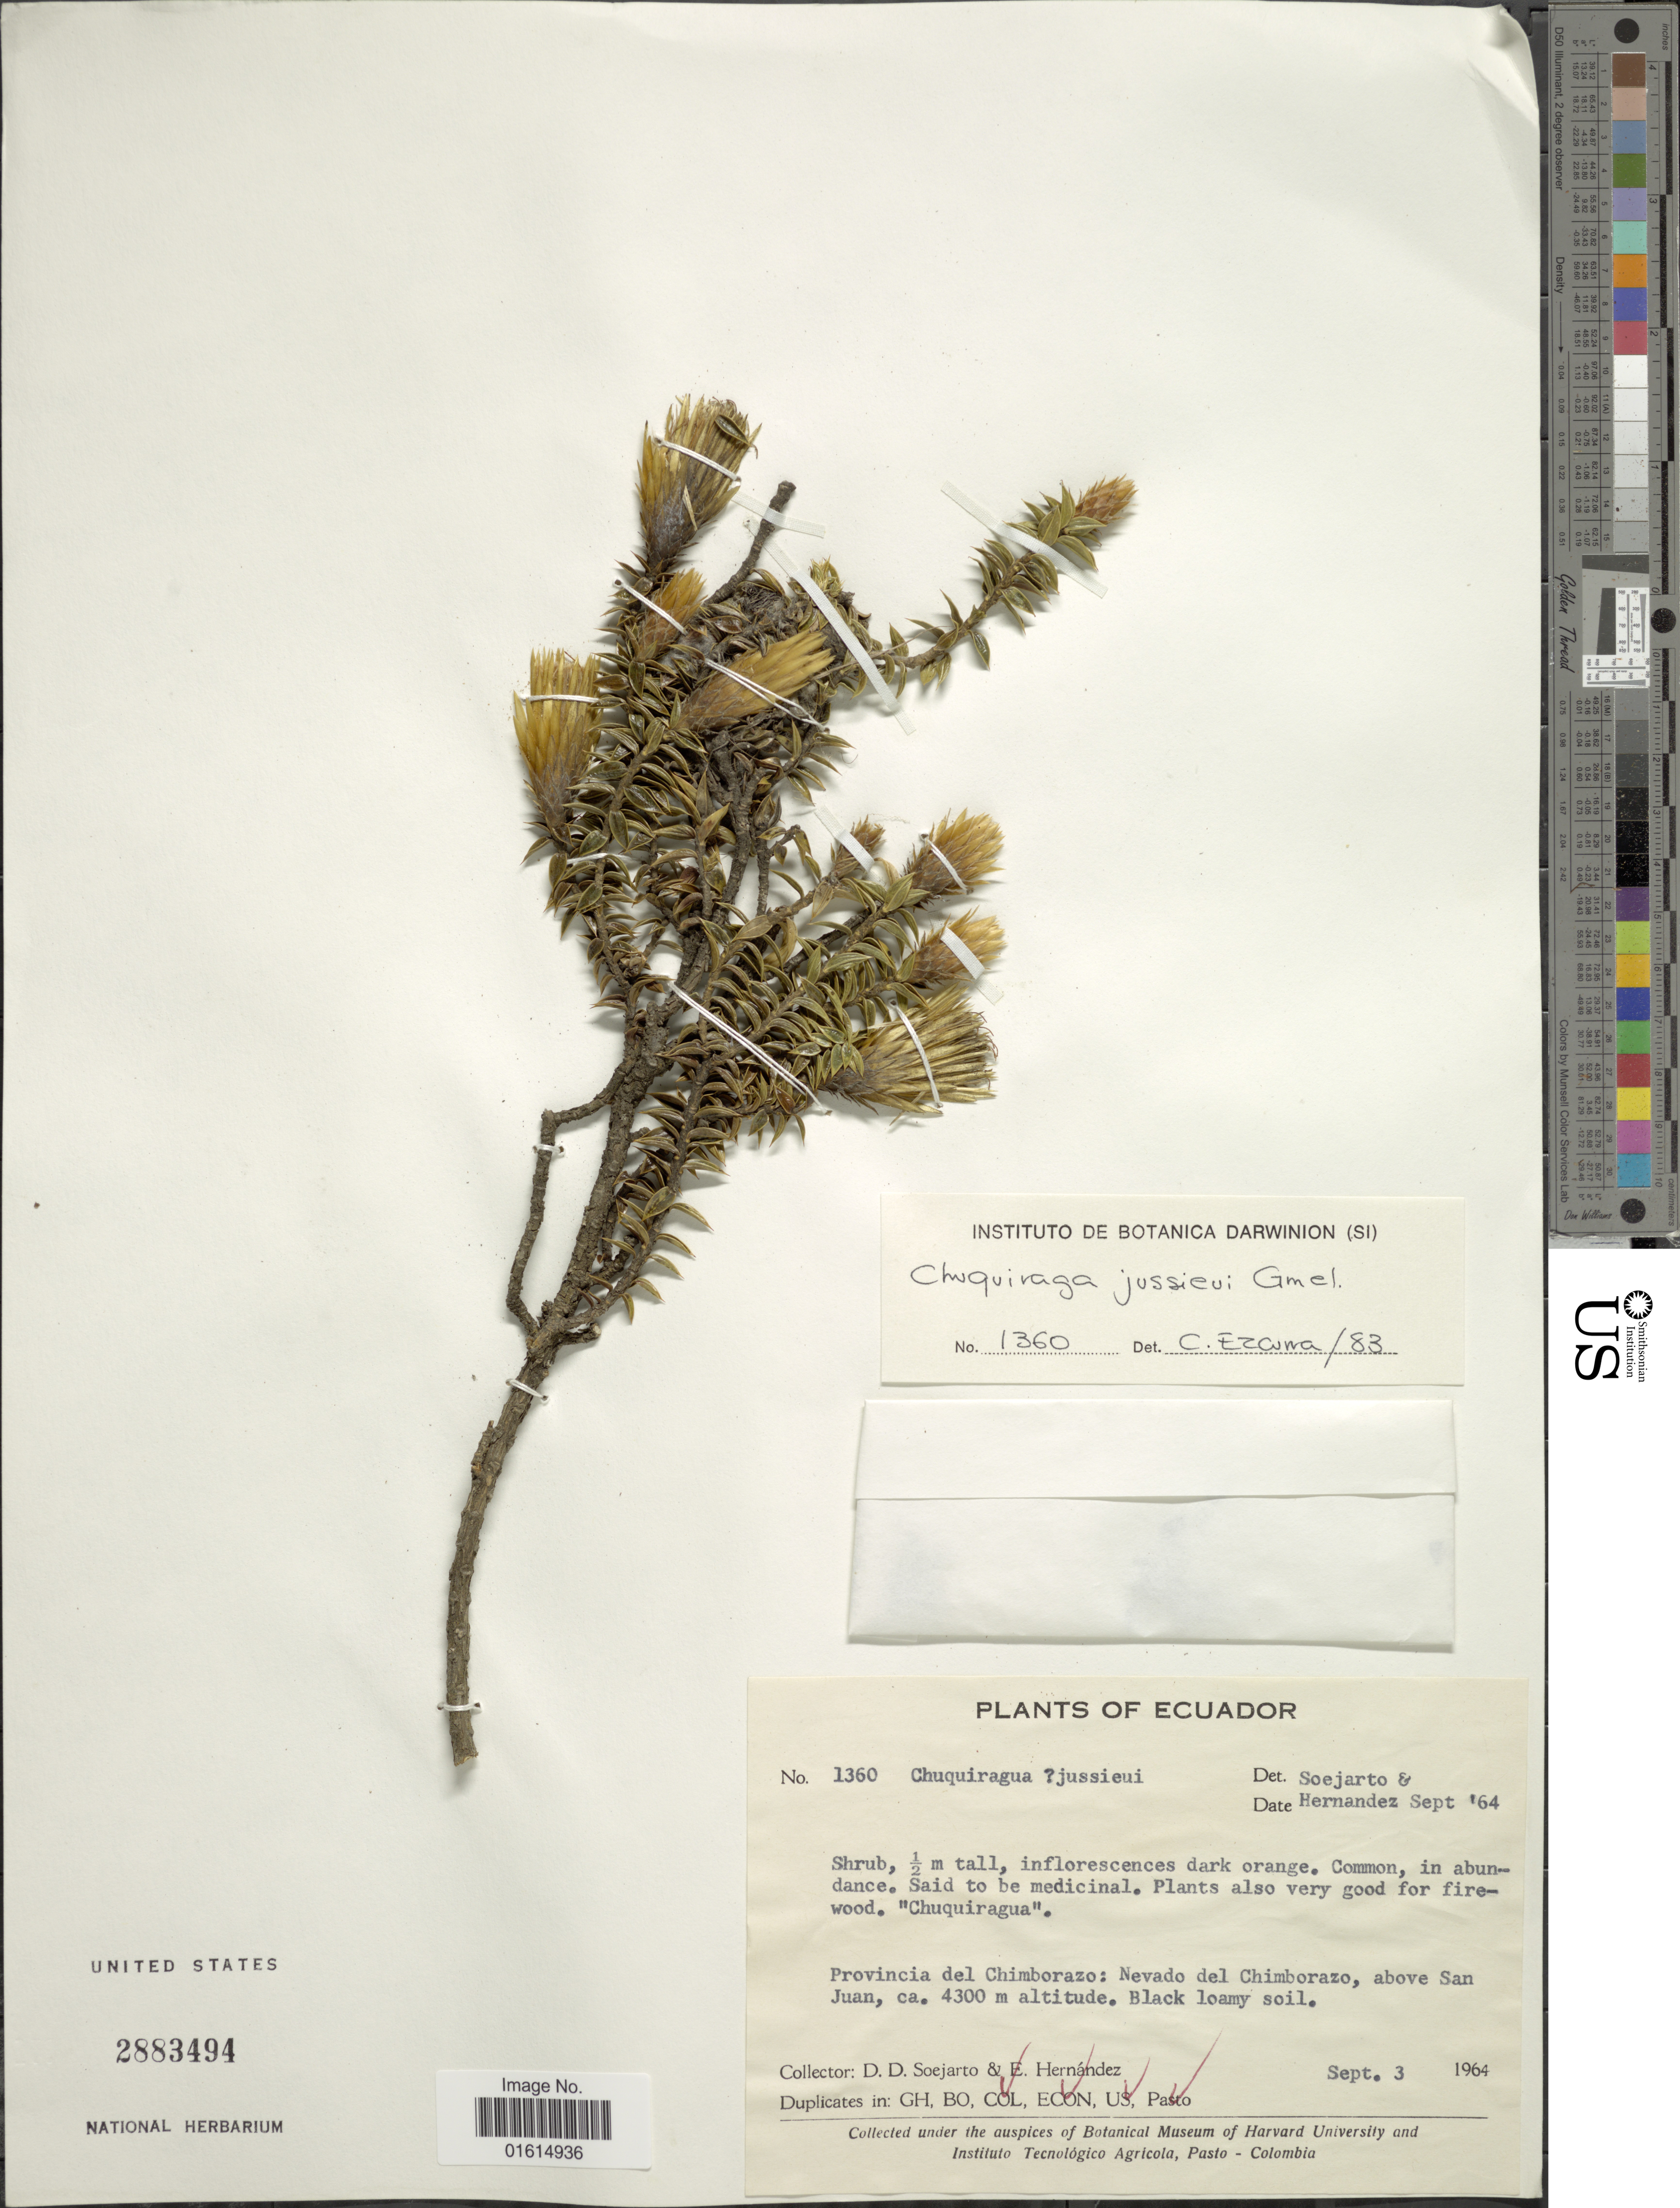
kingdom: Plantae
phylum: Tracheophyta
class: Magnoliopsida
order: Asterales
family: Asteraceae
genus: Chuquiraga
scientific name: Chuquiraga jussieui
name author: J.F. Gmel.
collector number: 1360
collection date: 1964-09-03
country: Ecuador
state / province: Chimborazo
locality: Provincia del Chimborazo, Nevado del Chimborazo, above San Juan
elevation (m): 4300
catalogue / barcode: US 2883494